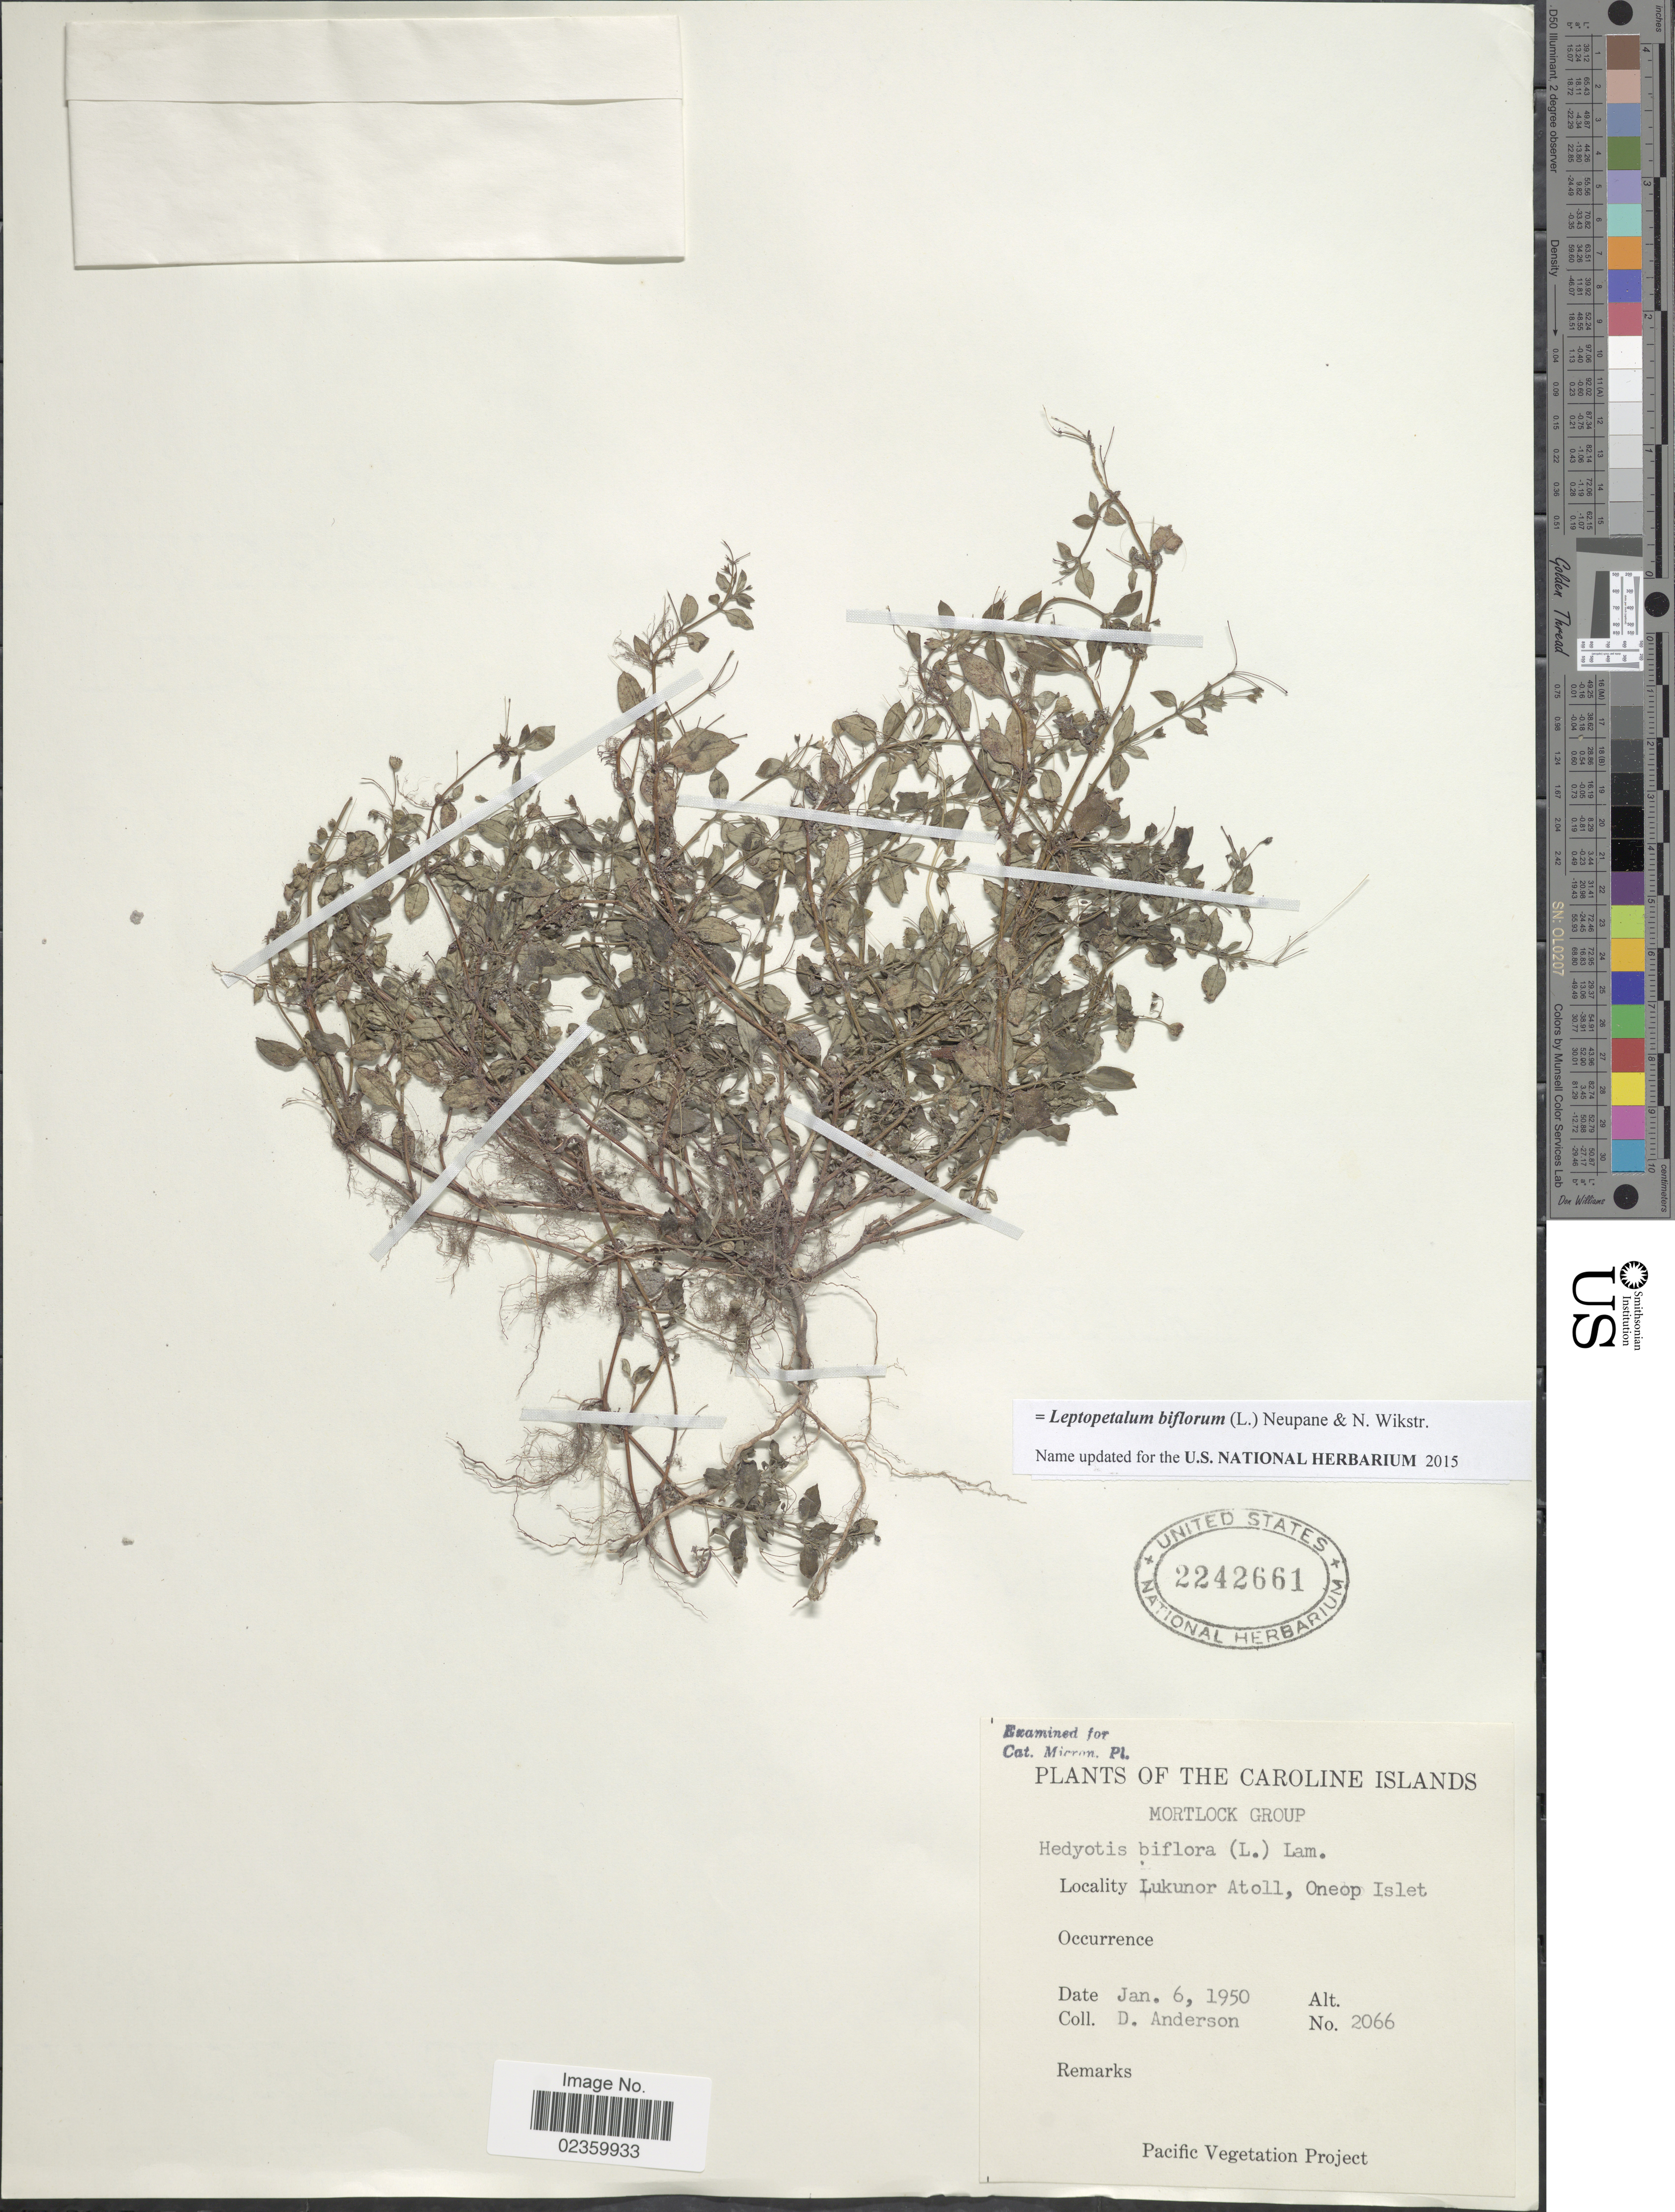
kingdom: Plantae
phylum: Tracheophyta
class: Magnoliopsida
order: Gentianales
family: Rubiaceae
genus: Leptopetalum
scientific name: Leptopetalum biflorum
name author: (L.) Neupane & N. Wikstr.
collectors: D. Anderson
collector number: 2066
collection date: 1950-01-06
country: Micronesia, Federated States of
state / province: Truk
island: Lukunor Atoll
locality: Mortlock Group. Lukunor Atoll, Oneop Islet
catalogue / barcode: US 2242661